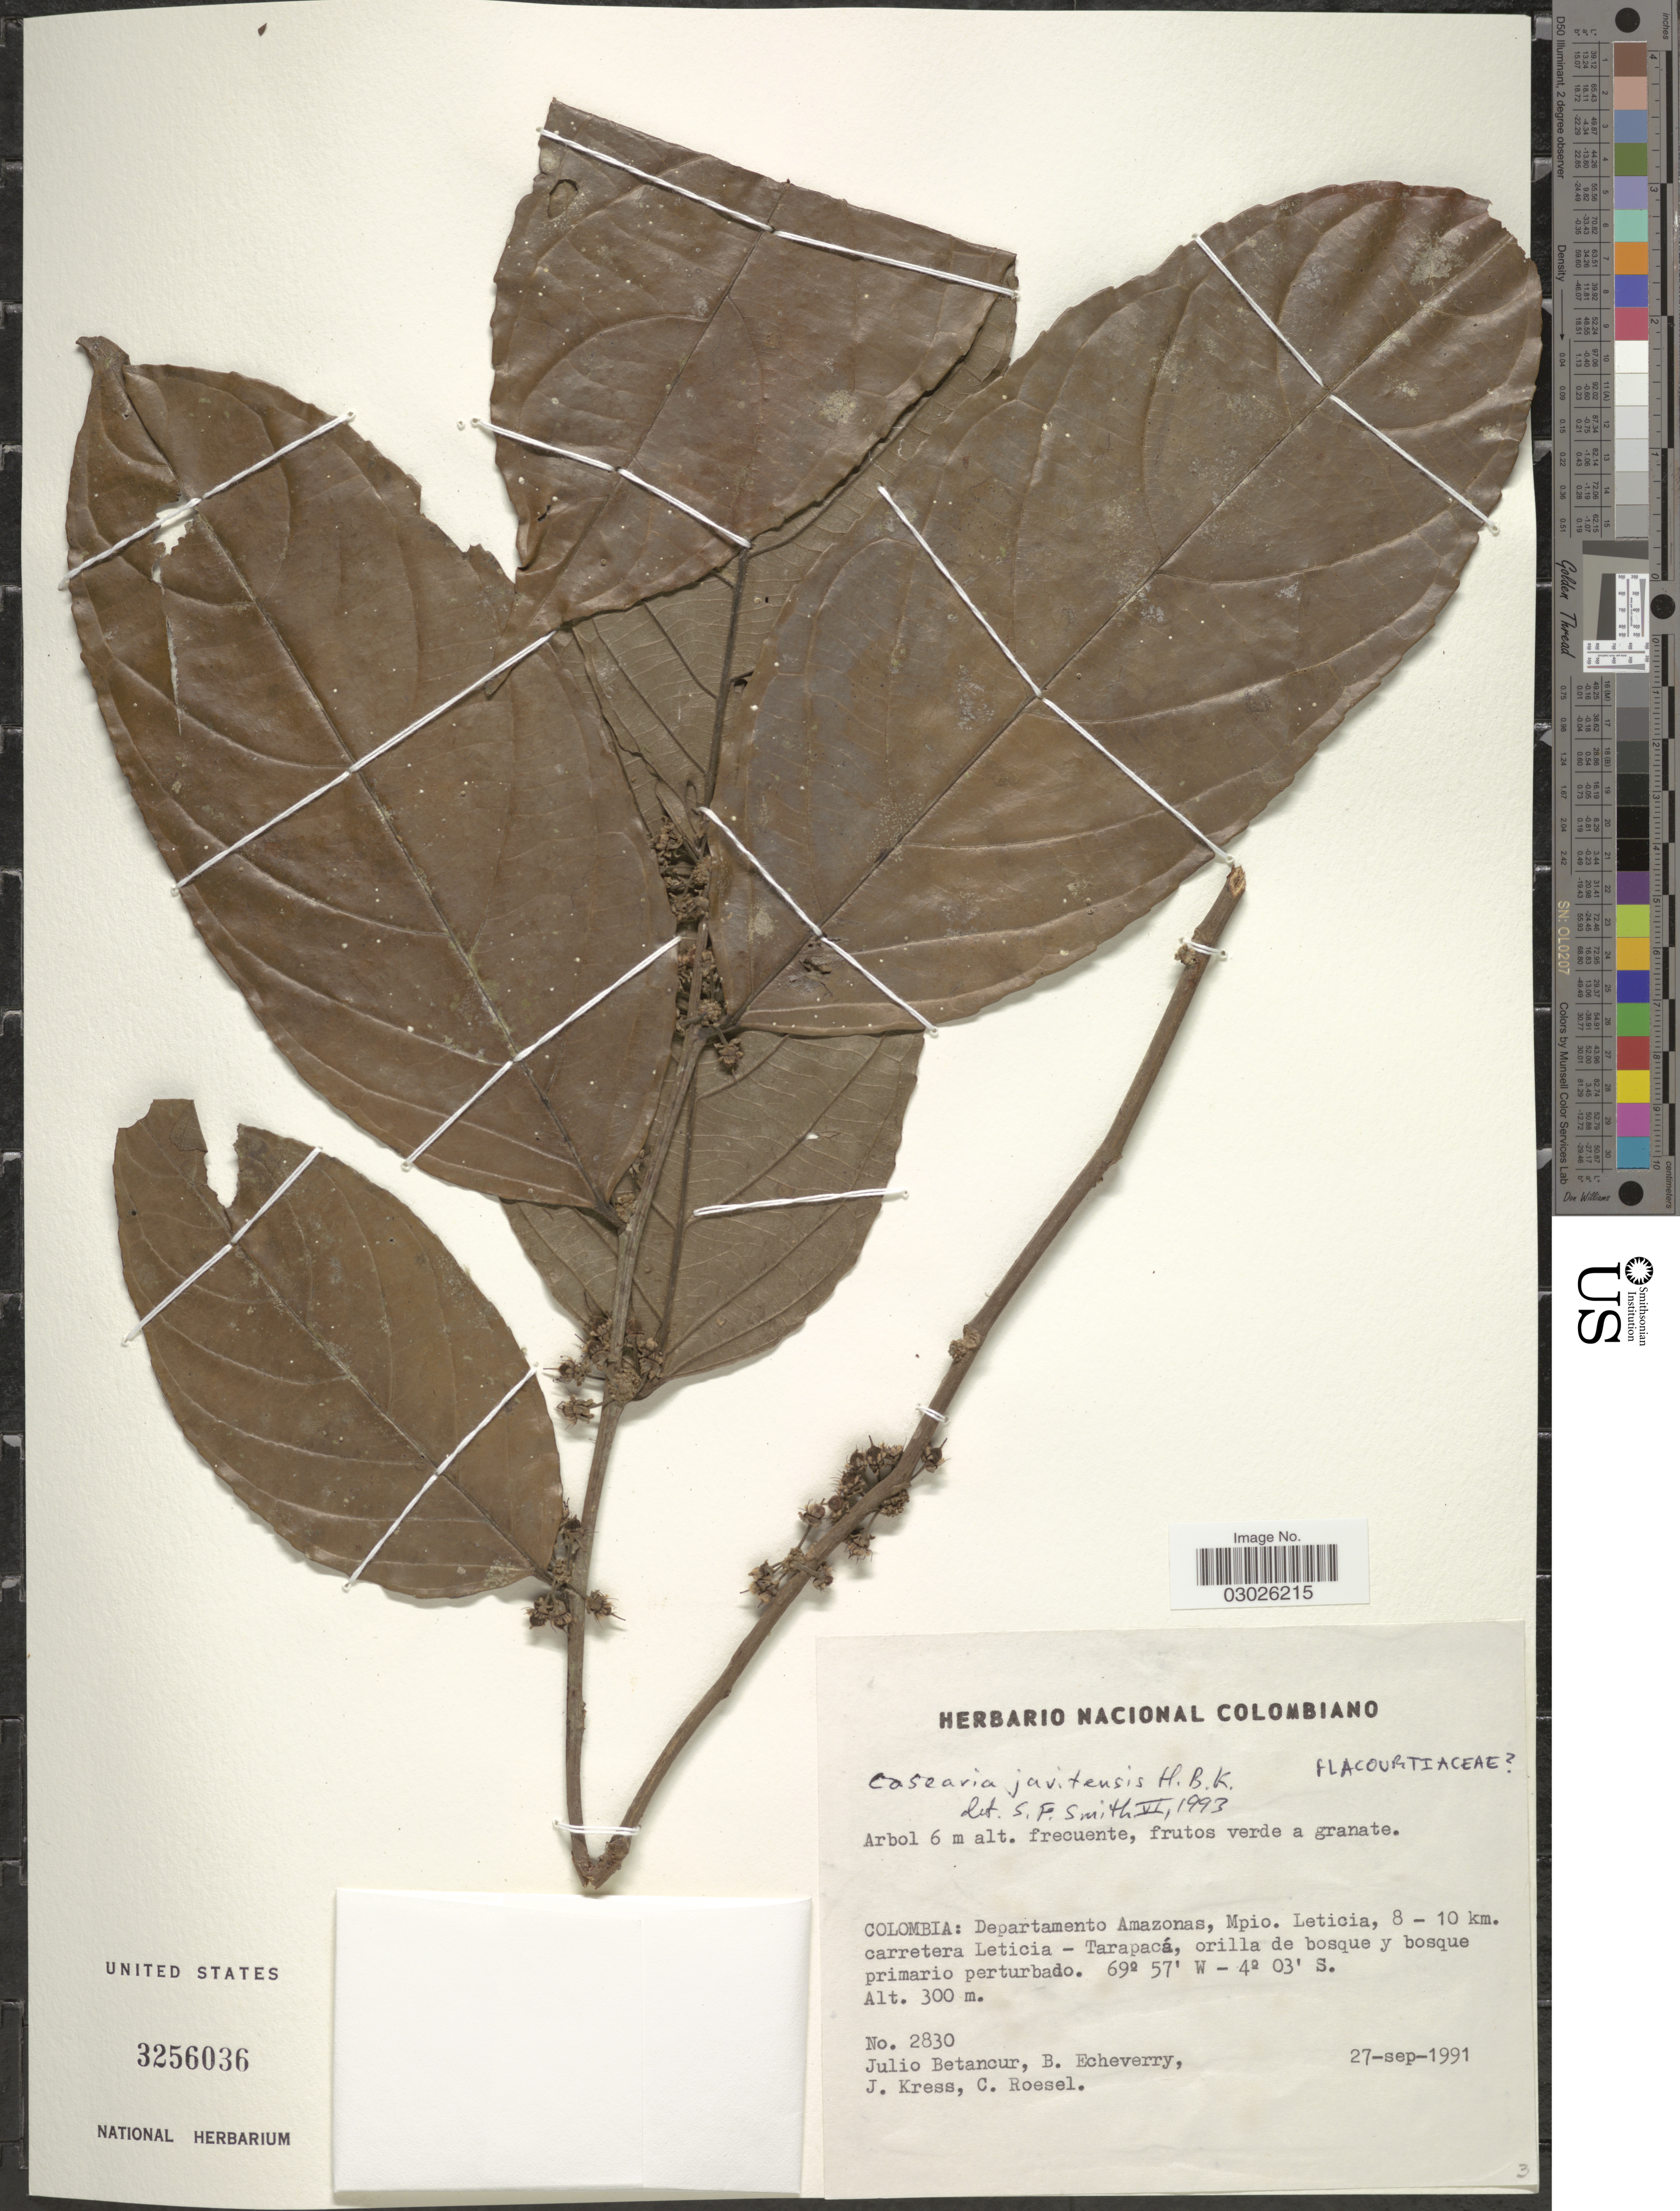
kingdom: Plantae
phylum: Tracheophyta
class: Magnoliopsida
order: Malpighiales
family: Salicaceae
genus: Piparea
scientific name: Piparea multiflora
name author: C.F. Gaertn.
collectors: J. Betancur, B. Echeverry, J. Kress & C. S. Roesel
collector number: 2830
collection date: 1991-09-27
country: Colombia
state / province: Amazônas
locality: Departamento Amazonas, Mpio. Leticia, 8 - 10 km. carretera Leticia - Tarapacá.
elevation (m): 300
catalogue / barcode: US 3256036